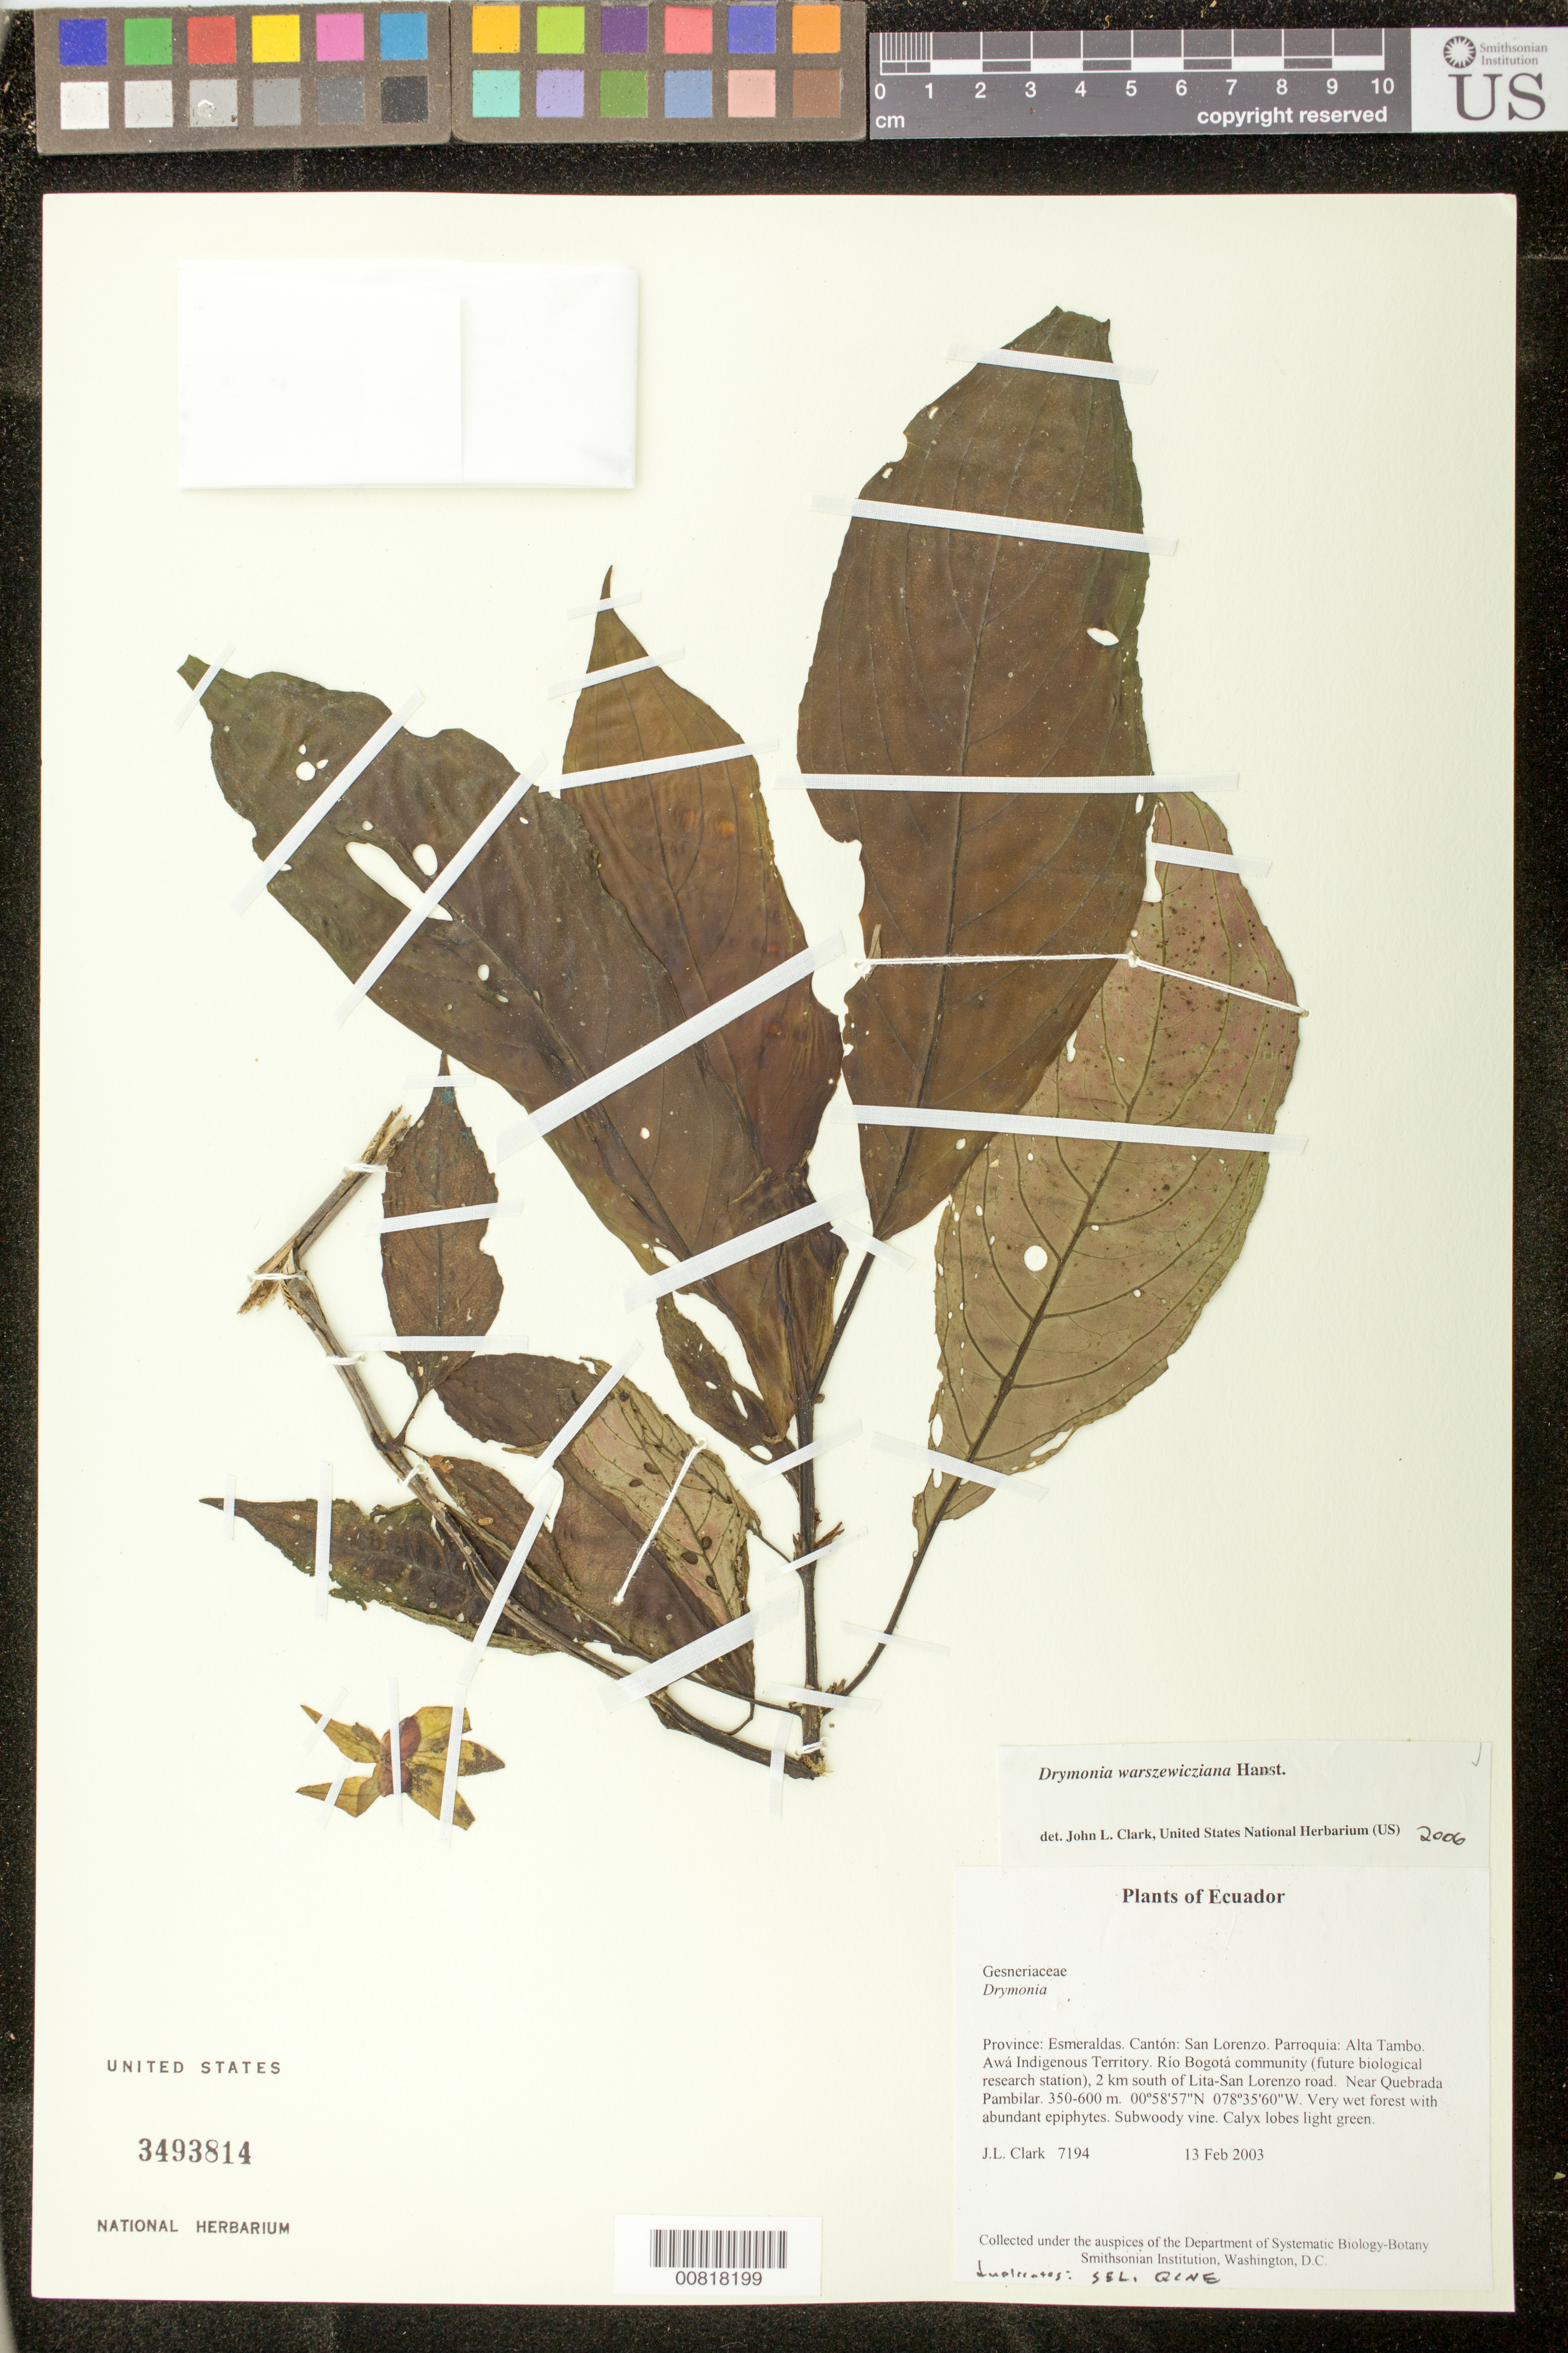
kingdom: Plantae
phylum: Tracheophyta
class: Magnoliopsida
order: Lamiales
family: Gesneriaceae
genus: Drymonia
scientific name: Drymonia warszewicziana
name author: Hanst.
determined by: Clark, J. L., (SEL), The Marie Selby Botanical Garden (UNITED STATES)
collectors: J. L. Clark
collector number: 7194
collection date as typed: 13 Feb 2003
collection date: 2003-02-13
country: Ecuador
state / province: Esmeraldas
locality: San Lorenzo. Parroquia: Alta Tambo. Awá Indigenous Territory. Río Bogotá community (future biological research station), 2 km south of Lita-San Lorenzo road. Near Quebrada Pambilar.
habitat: Very wet forest with abundant epiphytes.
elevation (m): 350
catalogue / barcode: US 3493814